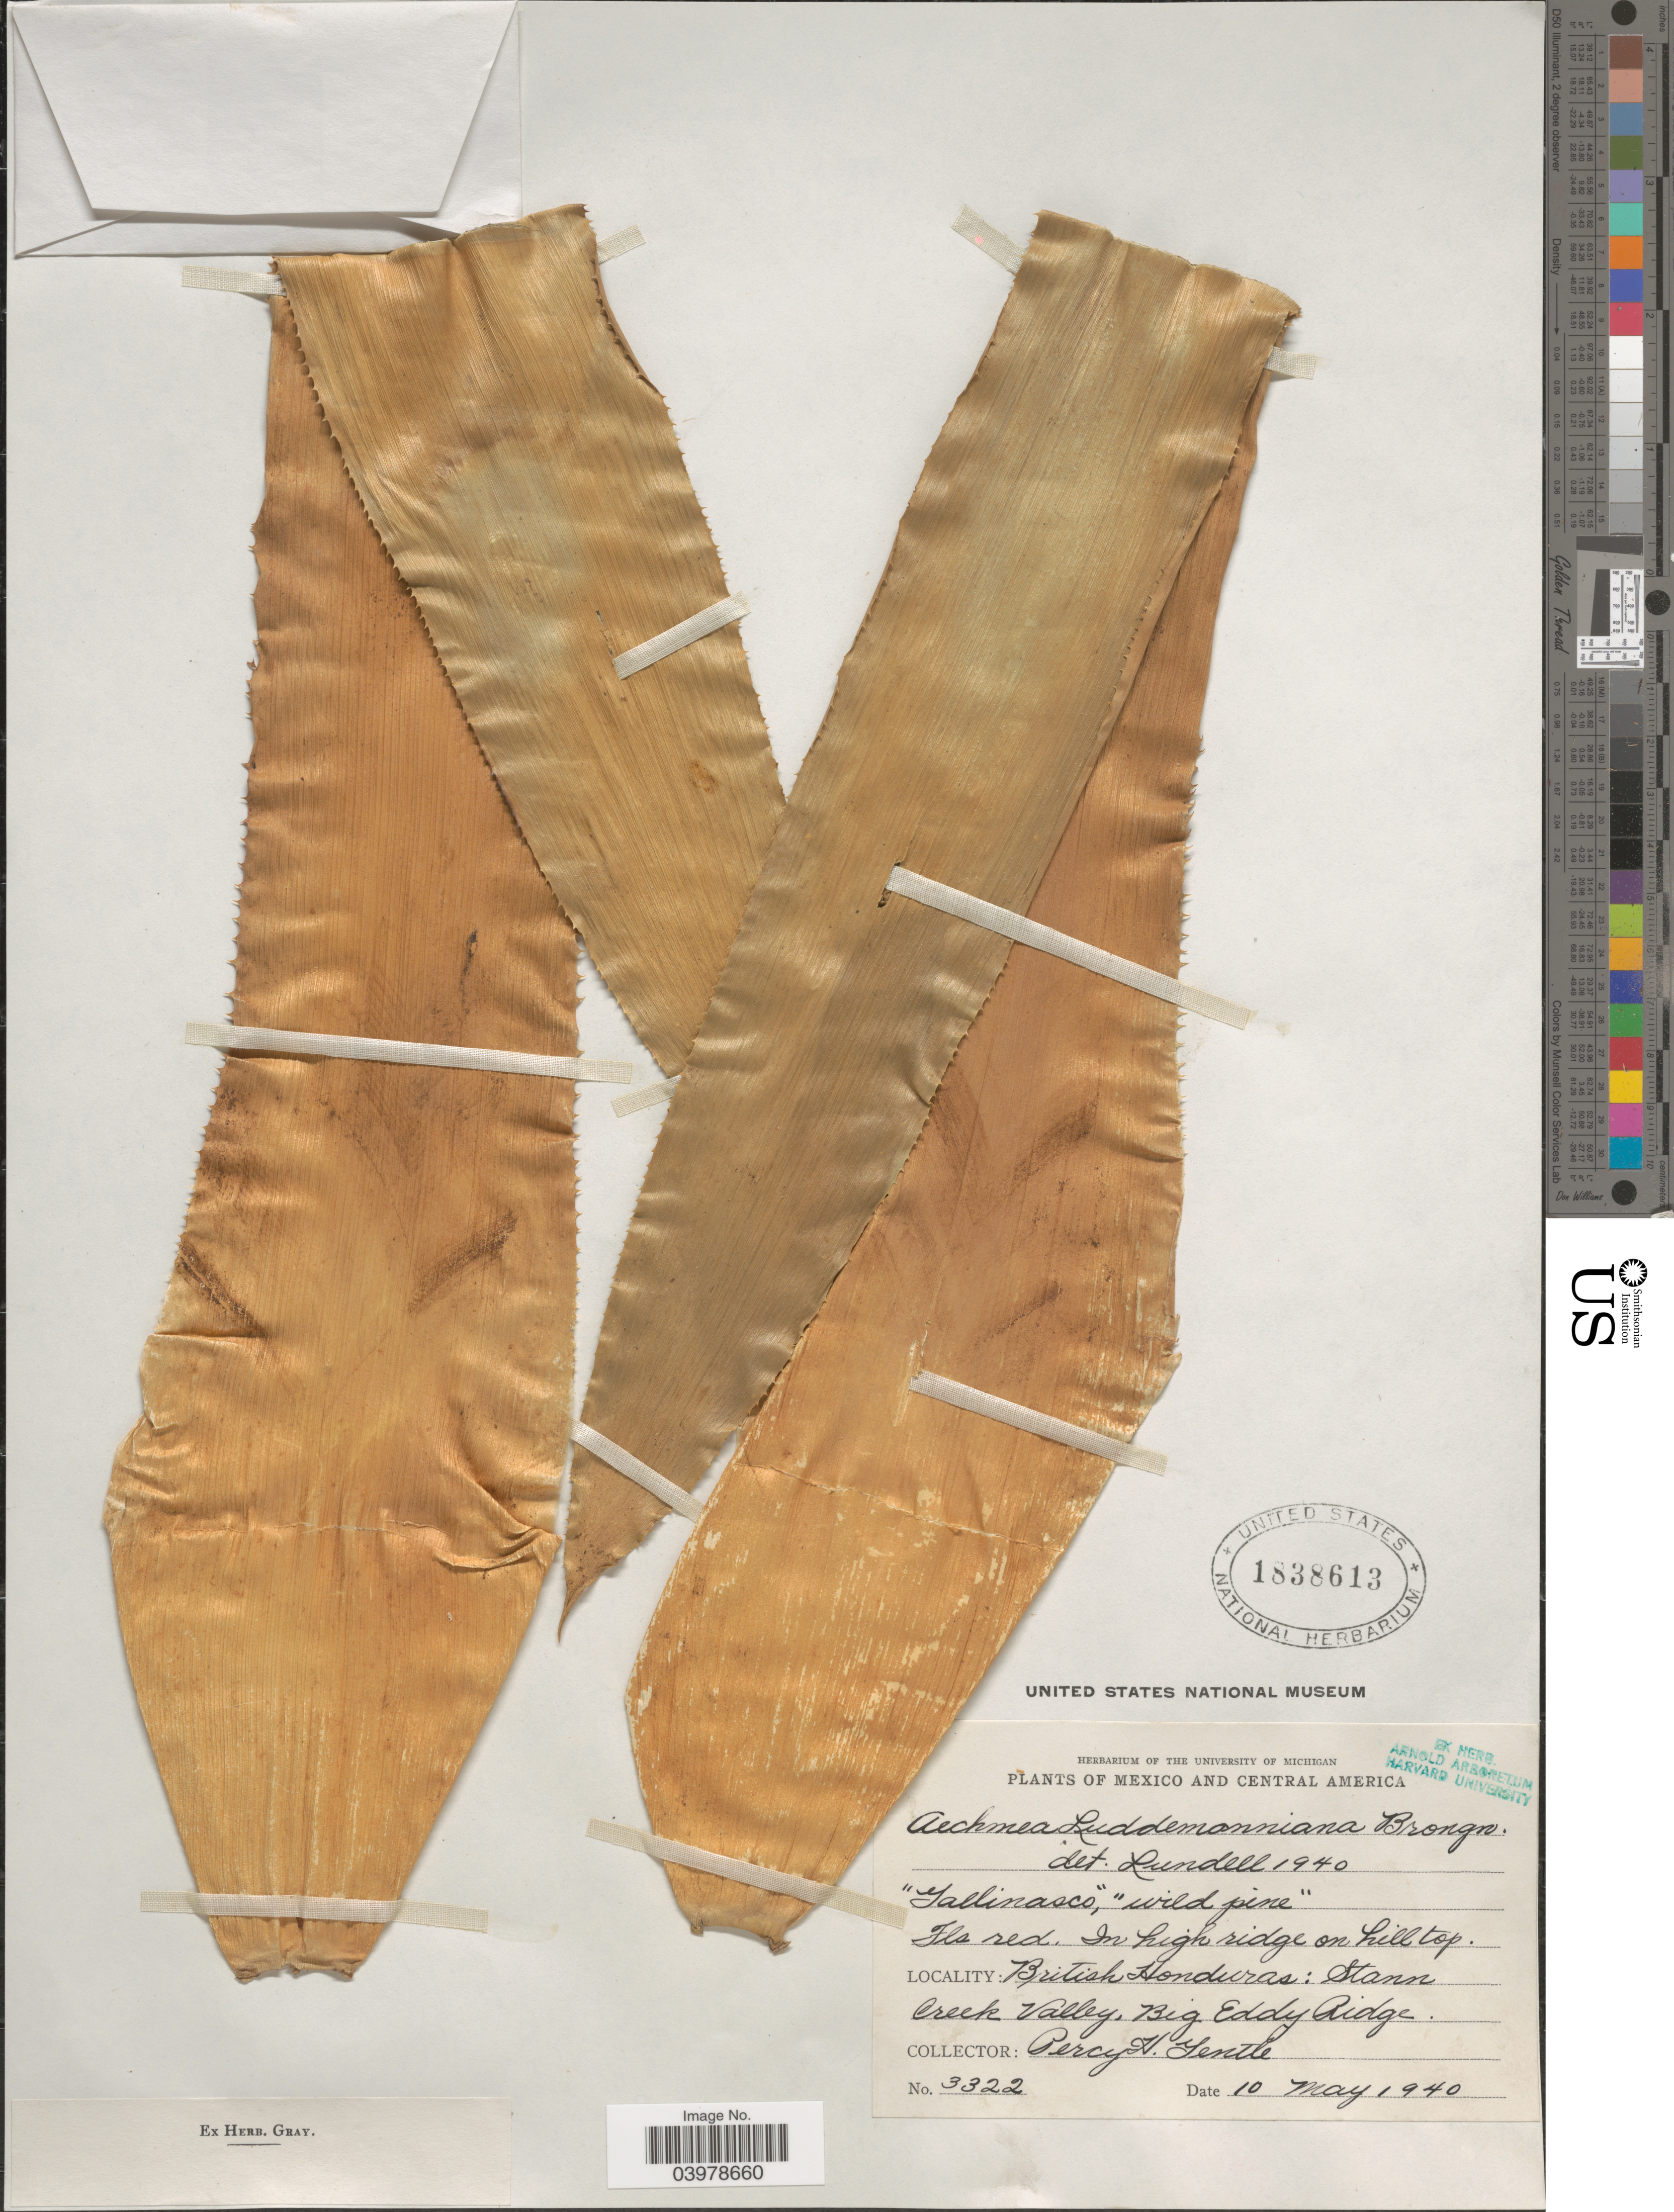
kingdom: Plantae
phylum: Tracheophyta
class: Liliopsida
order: Poales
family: Bromeliaceae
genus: Aechmea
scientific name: Aechmea lueddemanniana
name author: (K. Koch) Mez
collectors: P. H. Gentle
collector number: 3322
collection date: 1940-05-10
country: Belize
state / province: Stann Creek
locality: British Honduras: Stann Creek Valley, Big Eddy Ridge.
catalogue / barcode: US 1838613